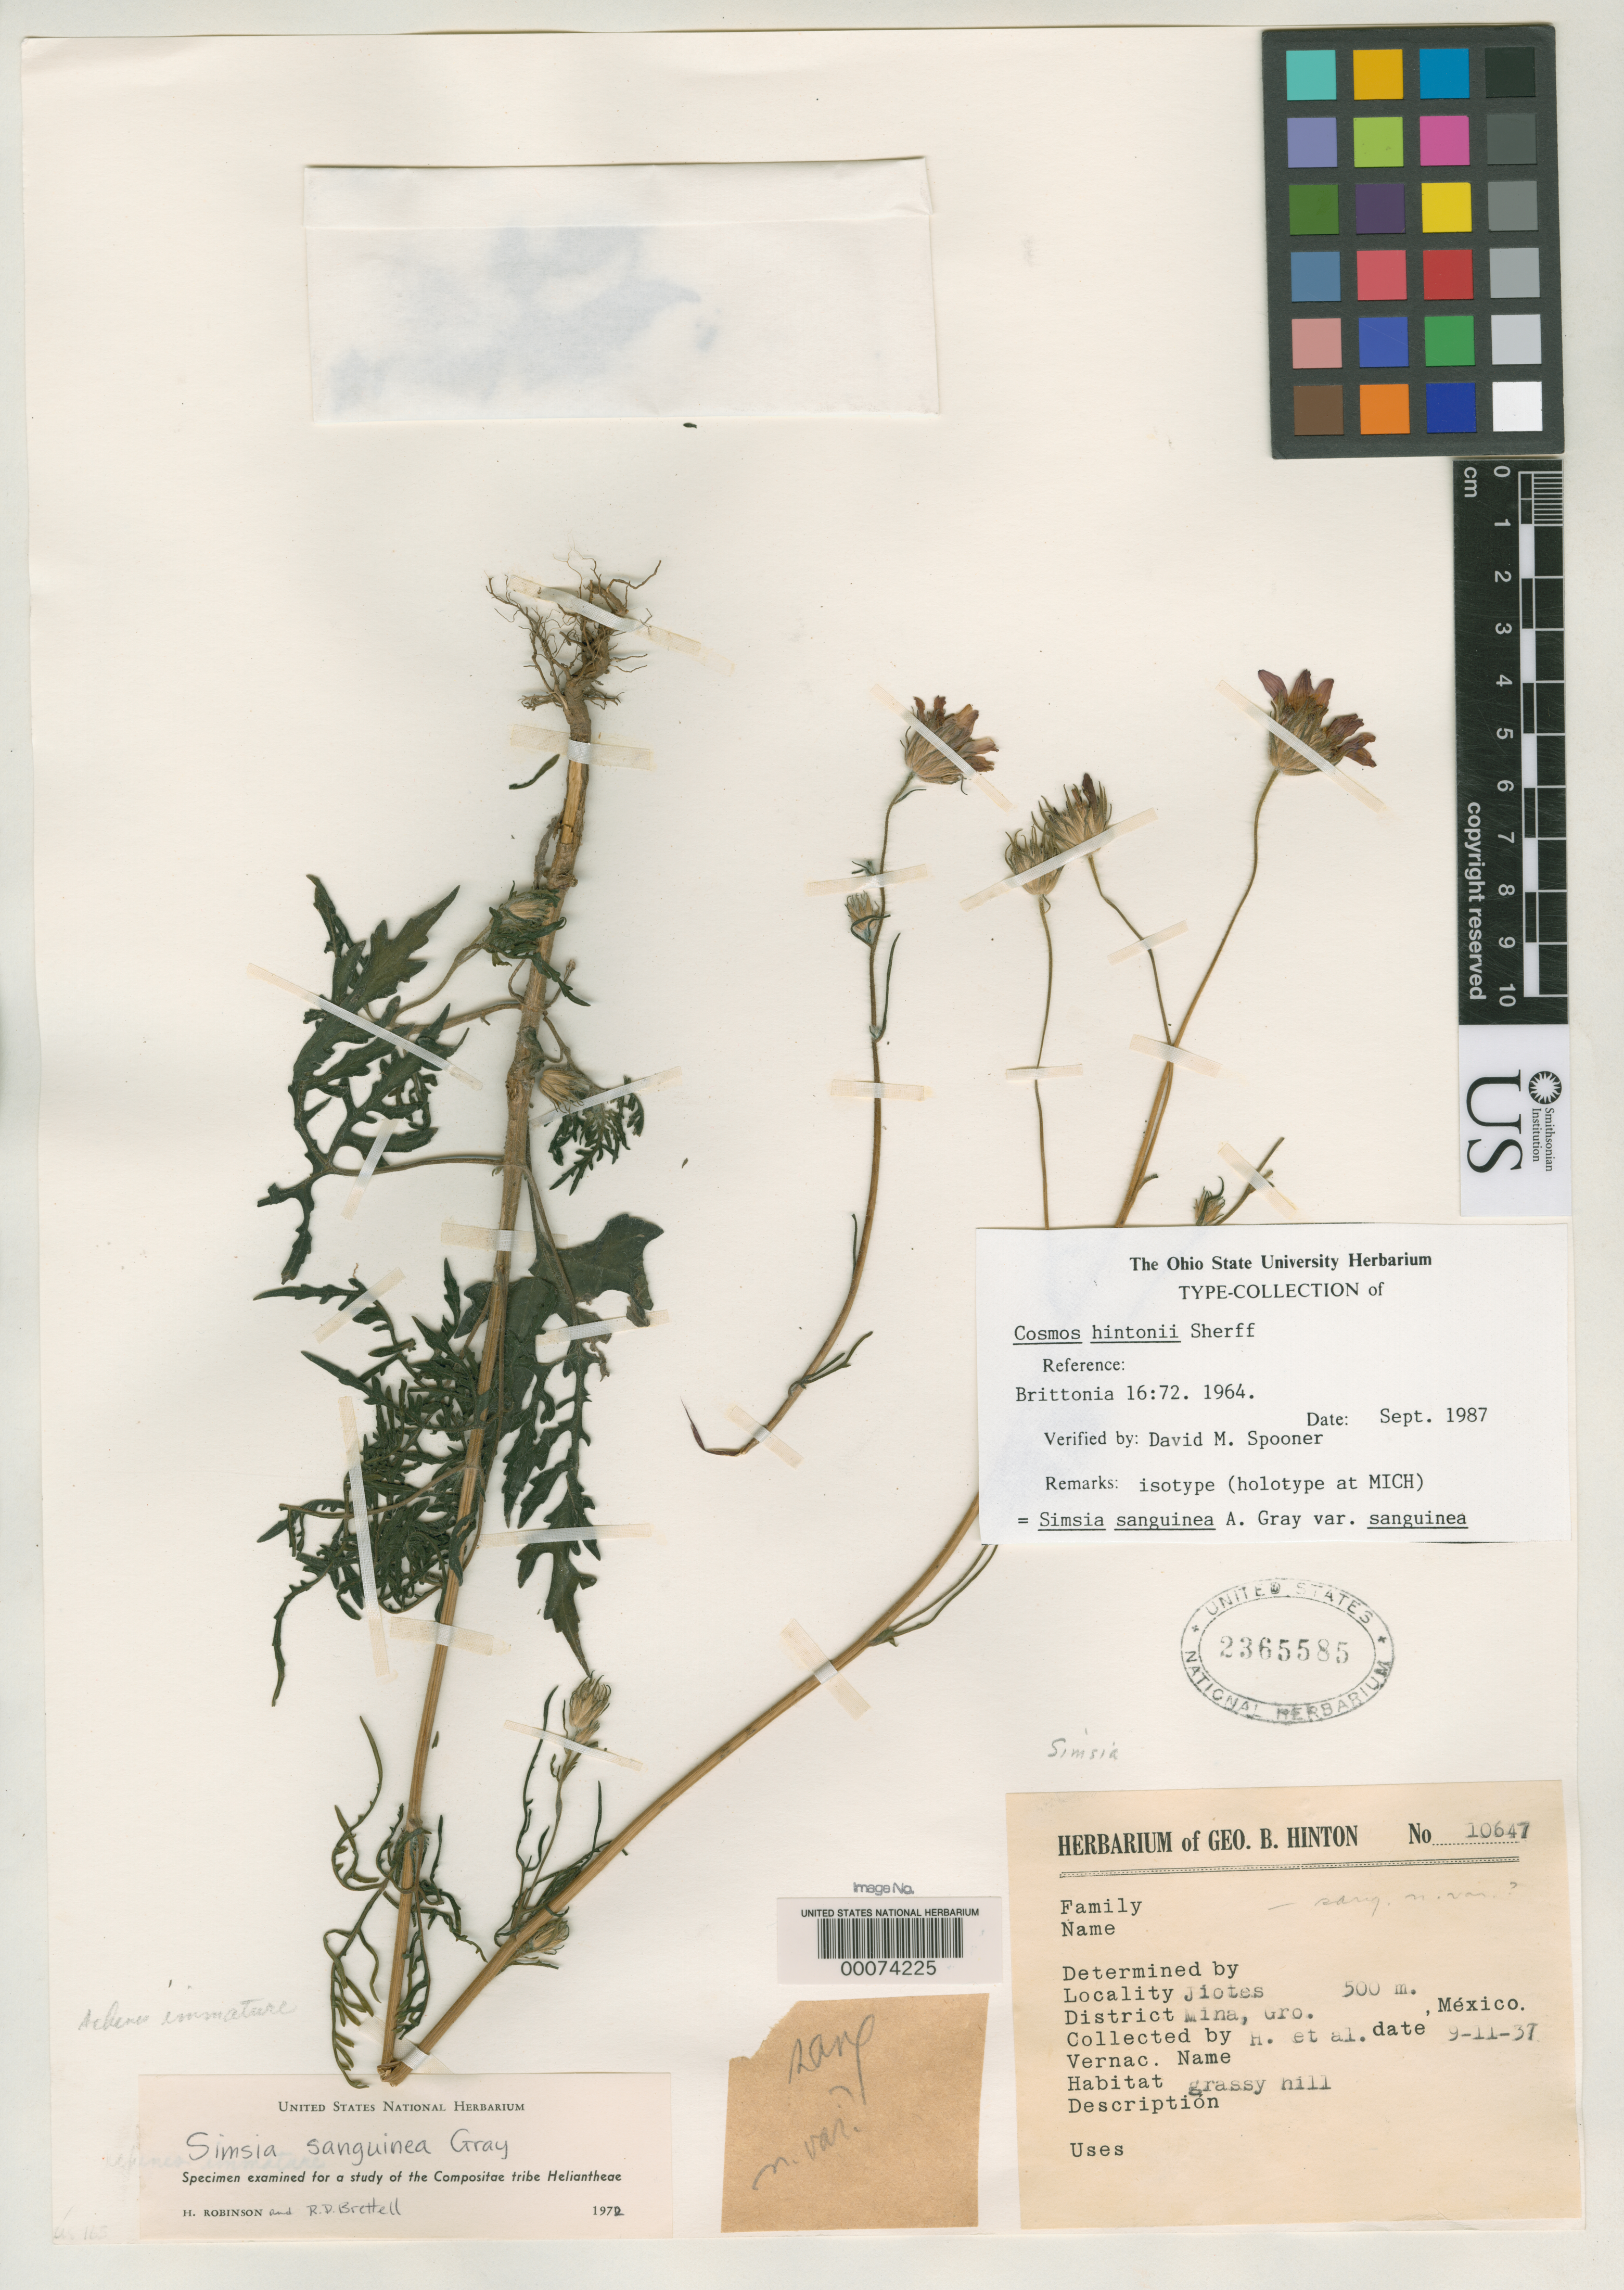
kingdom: Plantae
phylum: Tracheophyta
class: Magnoliopsida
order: Asterales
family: Asteraceae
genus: Cosmos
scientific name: Cosmos hintonii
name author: Sherff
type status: Isotype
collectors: G. B. Hinton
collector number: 10647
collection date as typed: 09 Nov 1937 or 11 Sep 1937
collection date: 1937-09-11 or 1937-11-09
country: Mexico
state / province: Guerrero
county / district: Mina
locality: Jiotes.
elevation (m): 500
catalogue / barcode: US 2365585